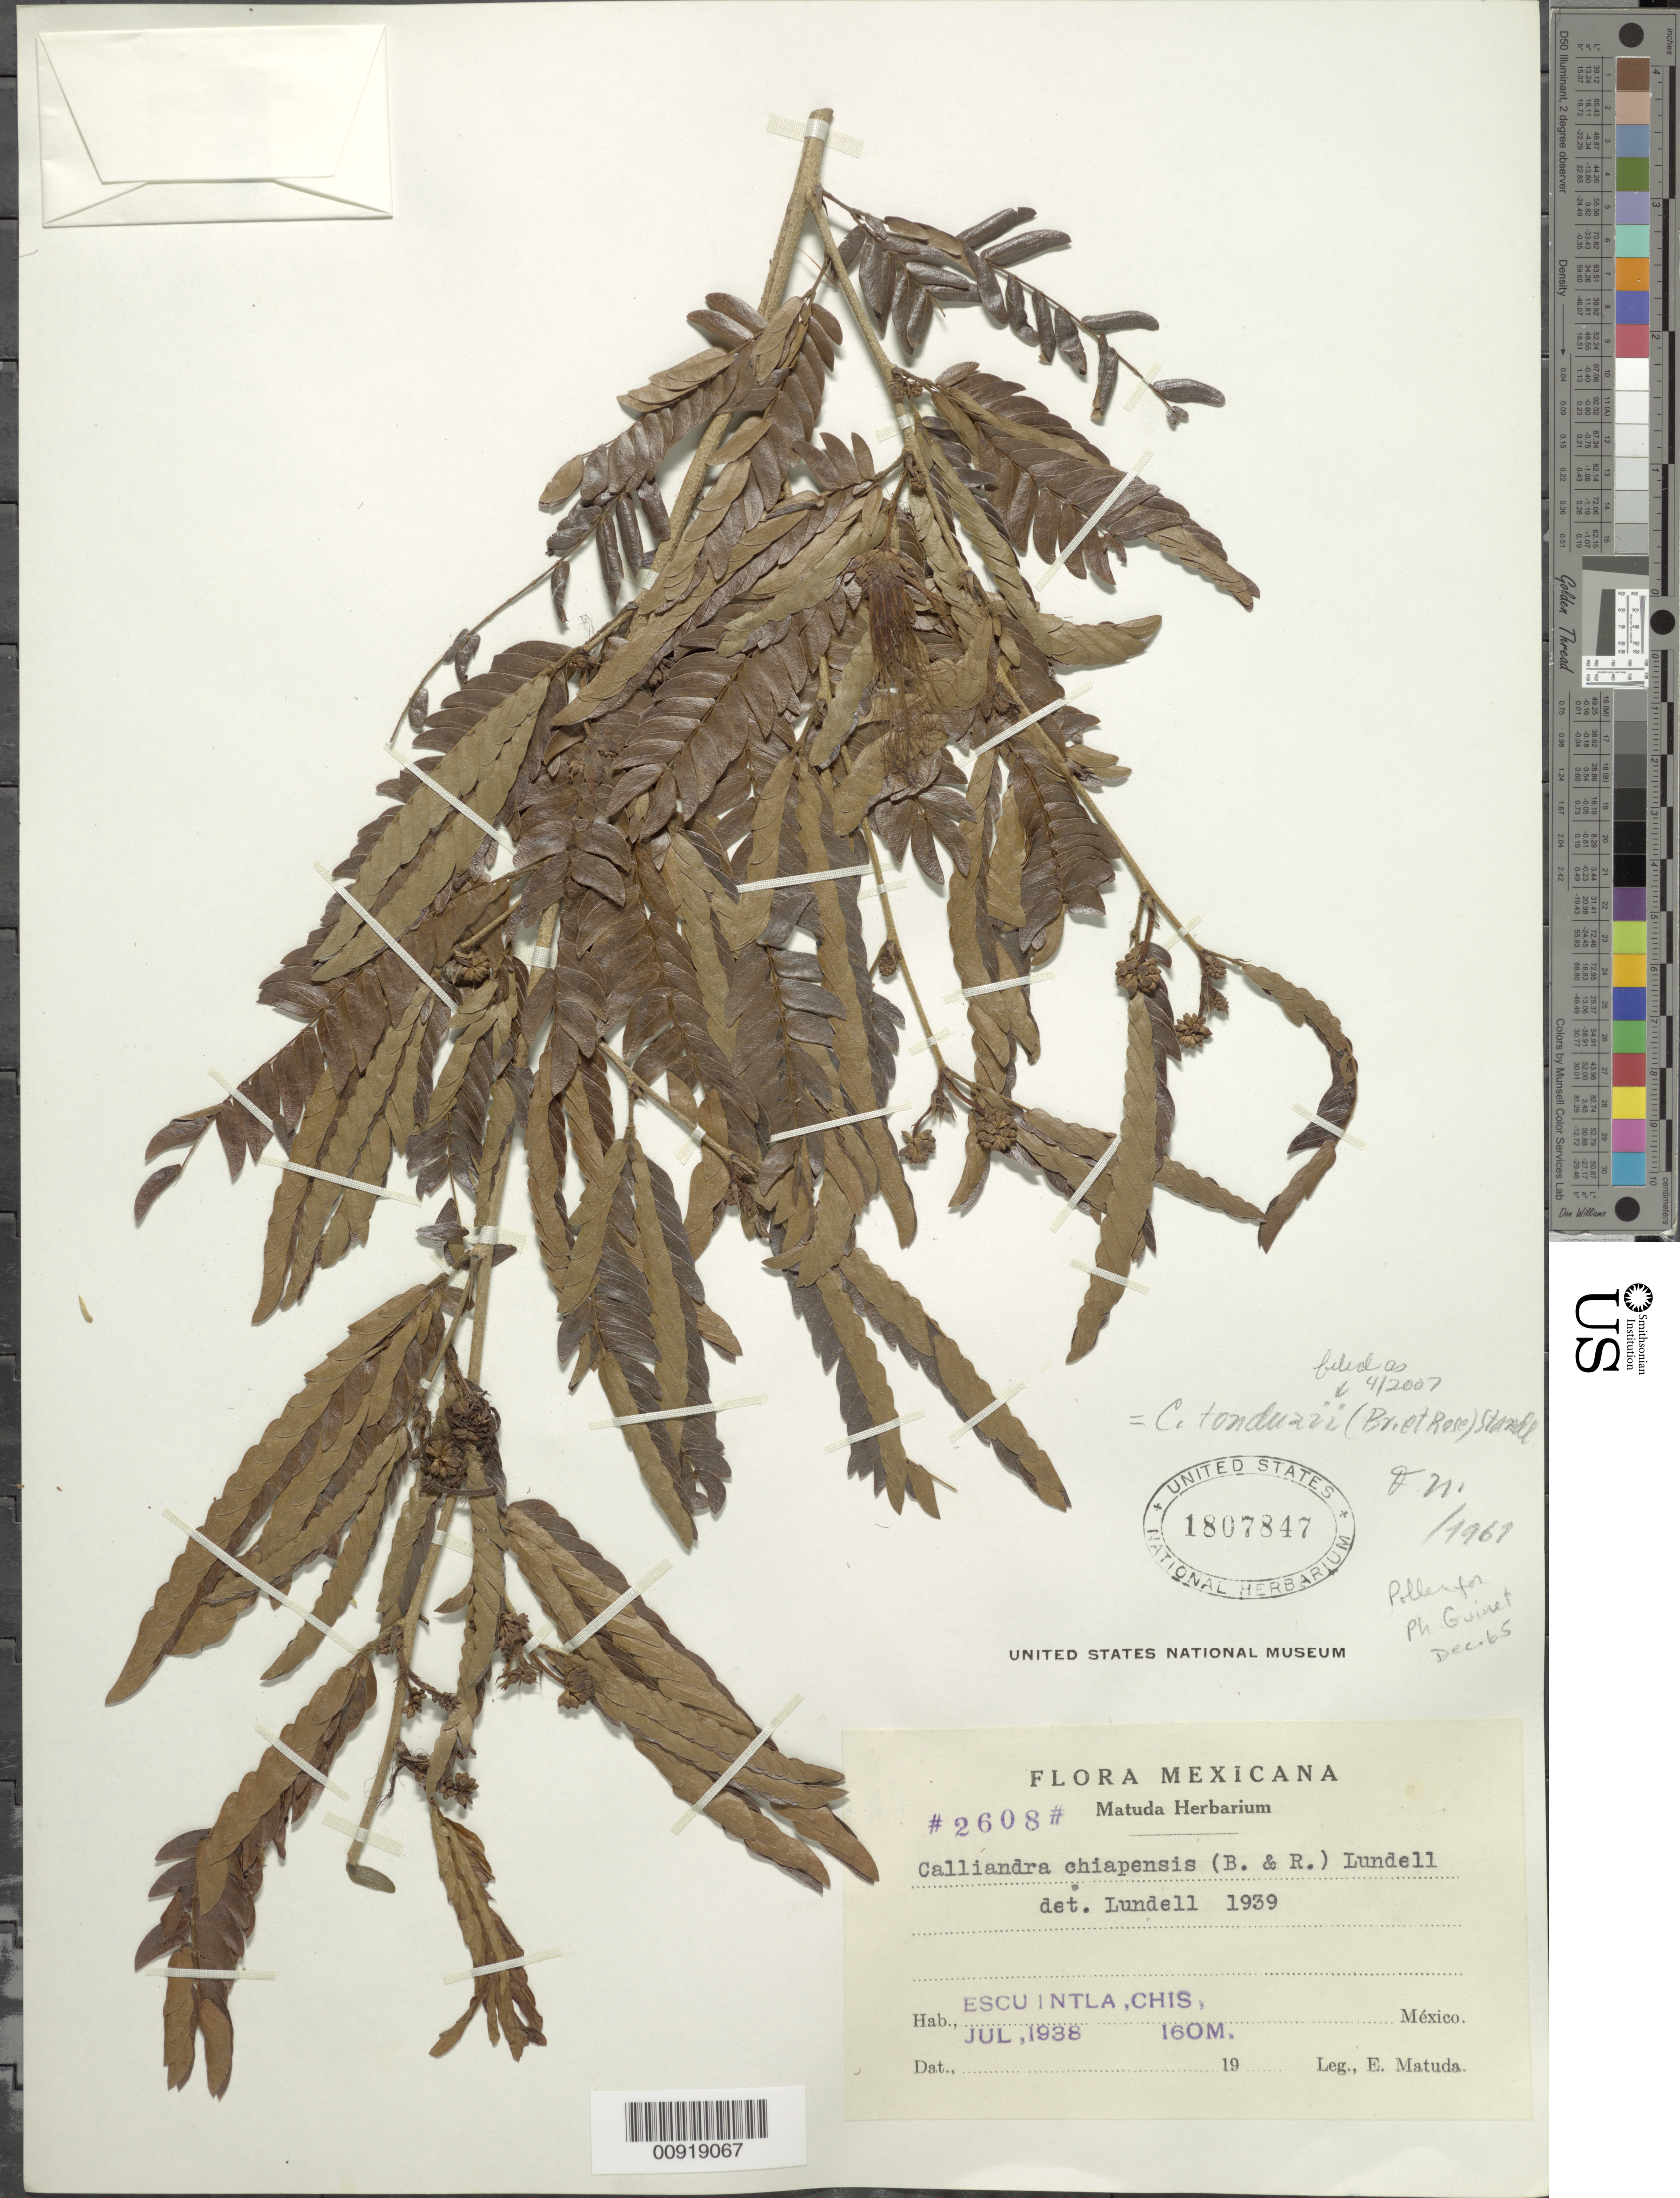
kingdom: Plantae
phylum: Tracheophyta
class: Magnoliopsida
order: Fabales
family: Fabaceae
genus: Calliandra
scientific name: Calliandra tonduzii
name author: (Britton) Standl.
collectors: E. Matuda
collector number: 2608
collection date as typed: Jul 1938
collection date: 1938-07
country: Mexico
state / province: Chiapas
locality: Escuintla, Chiapas.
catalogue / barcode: US 1807847